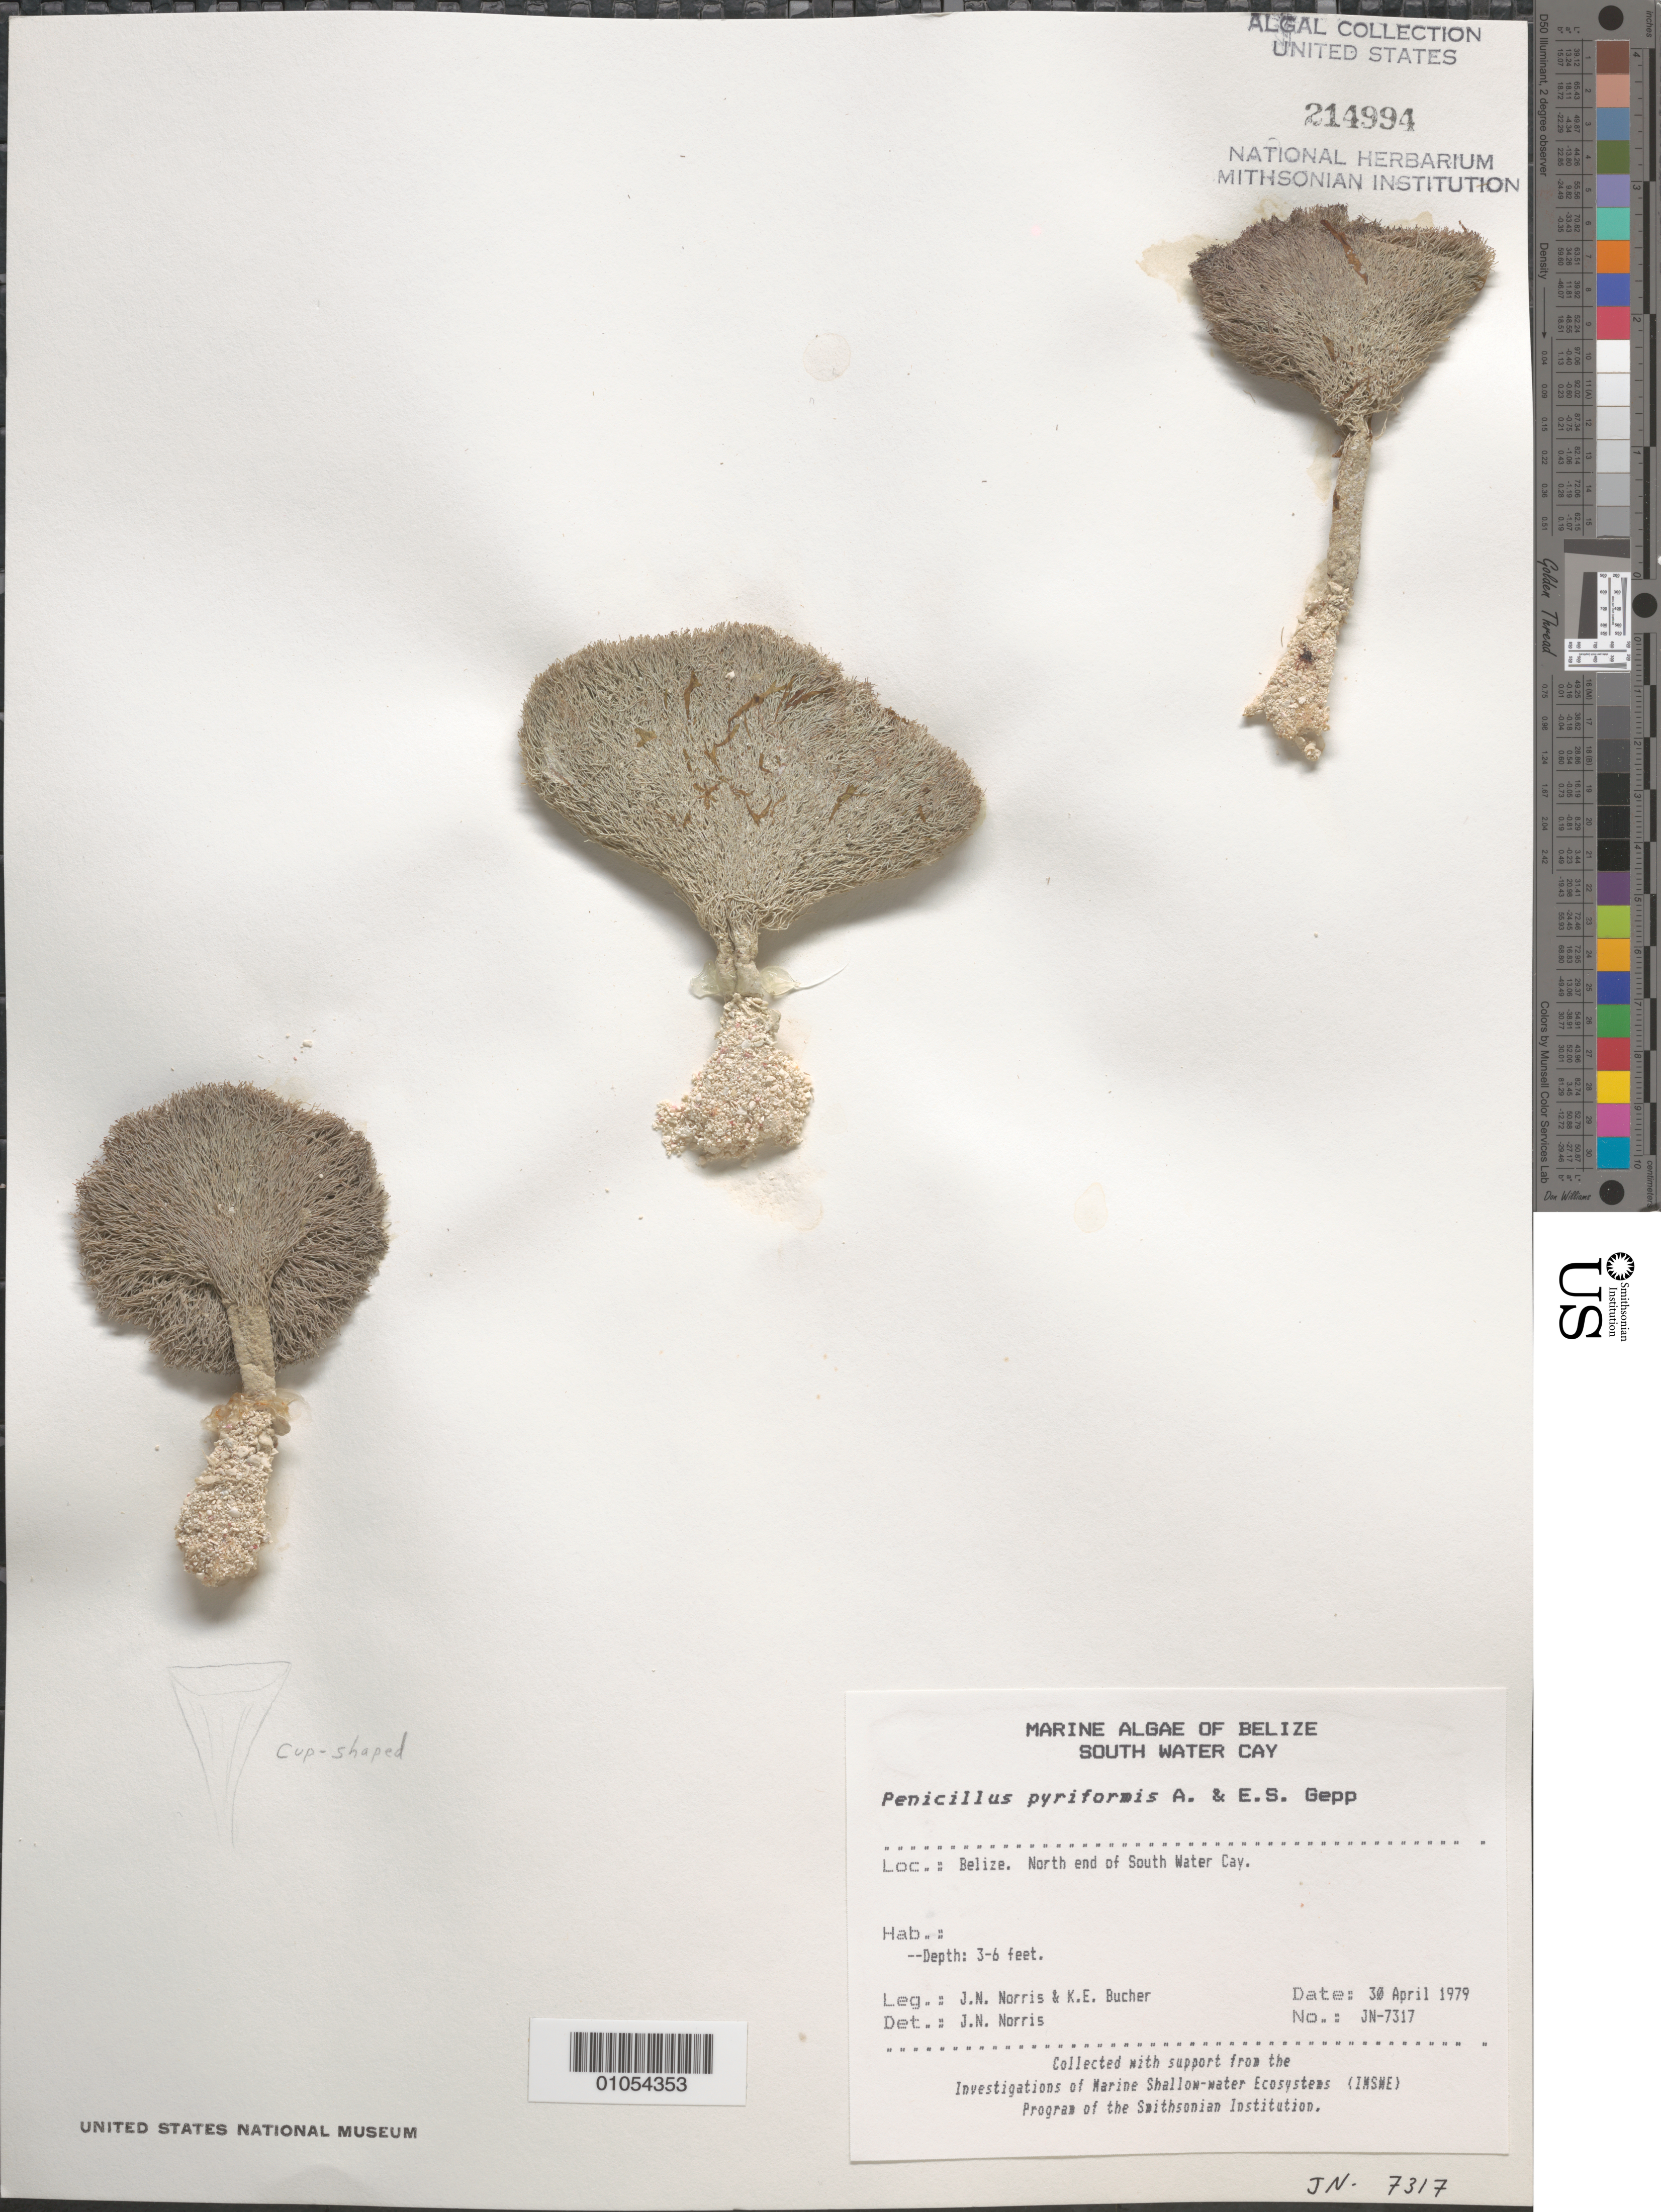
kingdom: Plantae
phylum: Chlorophyta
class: Ulvophyceae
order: Bryopsidales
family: Udoteaceae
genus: Penicillus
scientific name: Penicillus pyriformis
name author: A. Gepp & E. Gepp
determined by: Norris, James N.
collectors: J. N. Norris & K. E. Bucher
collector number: JN-7317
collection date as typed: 30 Apr 1979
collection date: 1979-04-30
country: Belize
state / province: Stann Creek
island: South Water Cay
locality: North end of the cay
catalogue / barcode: US 214994